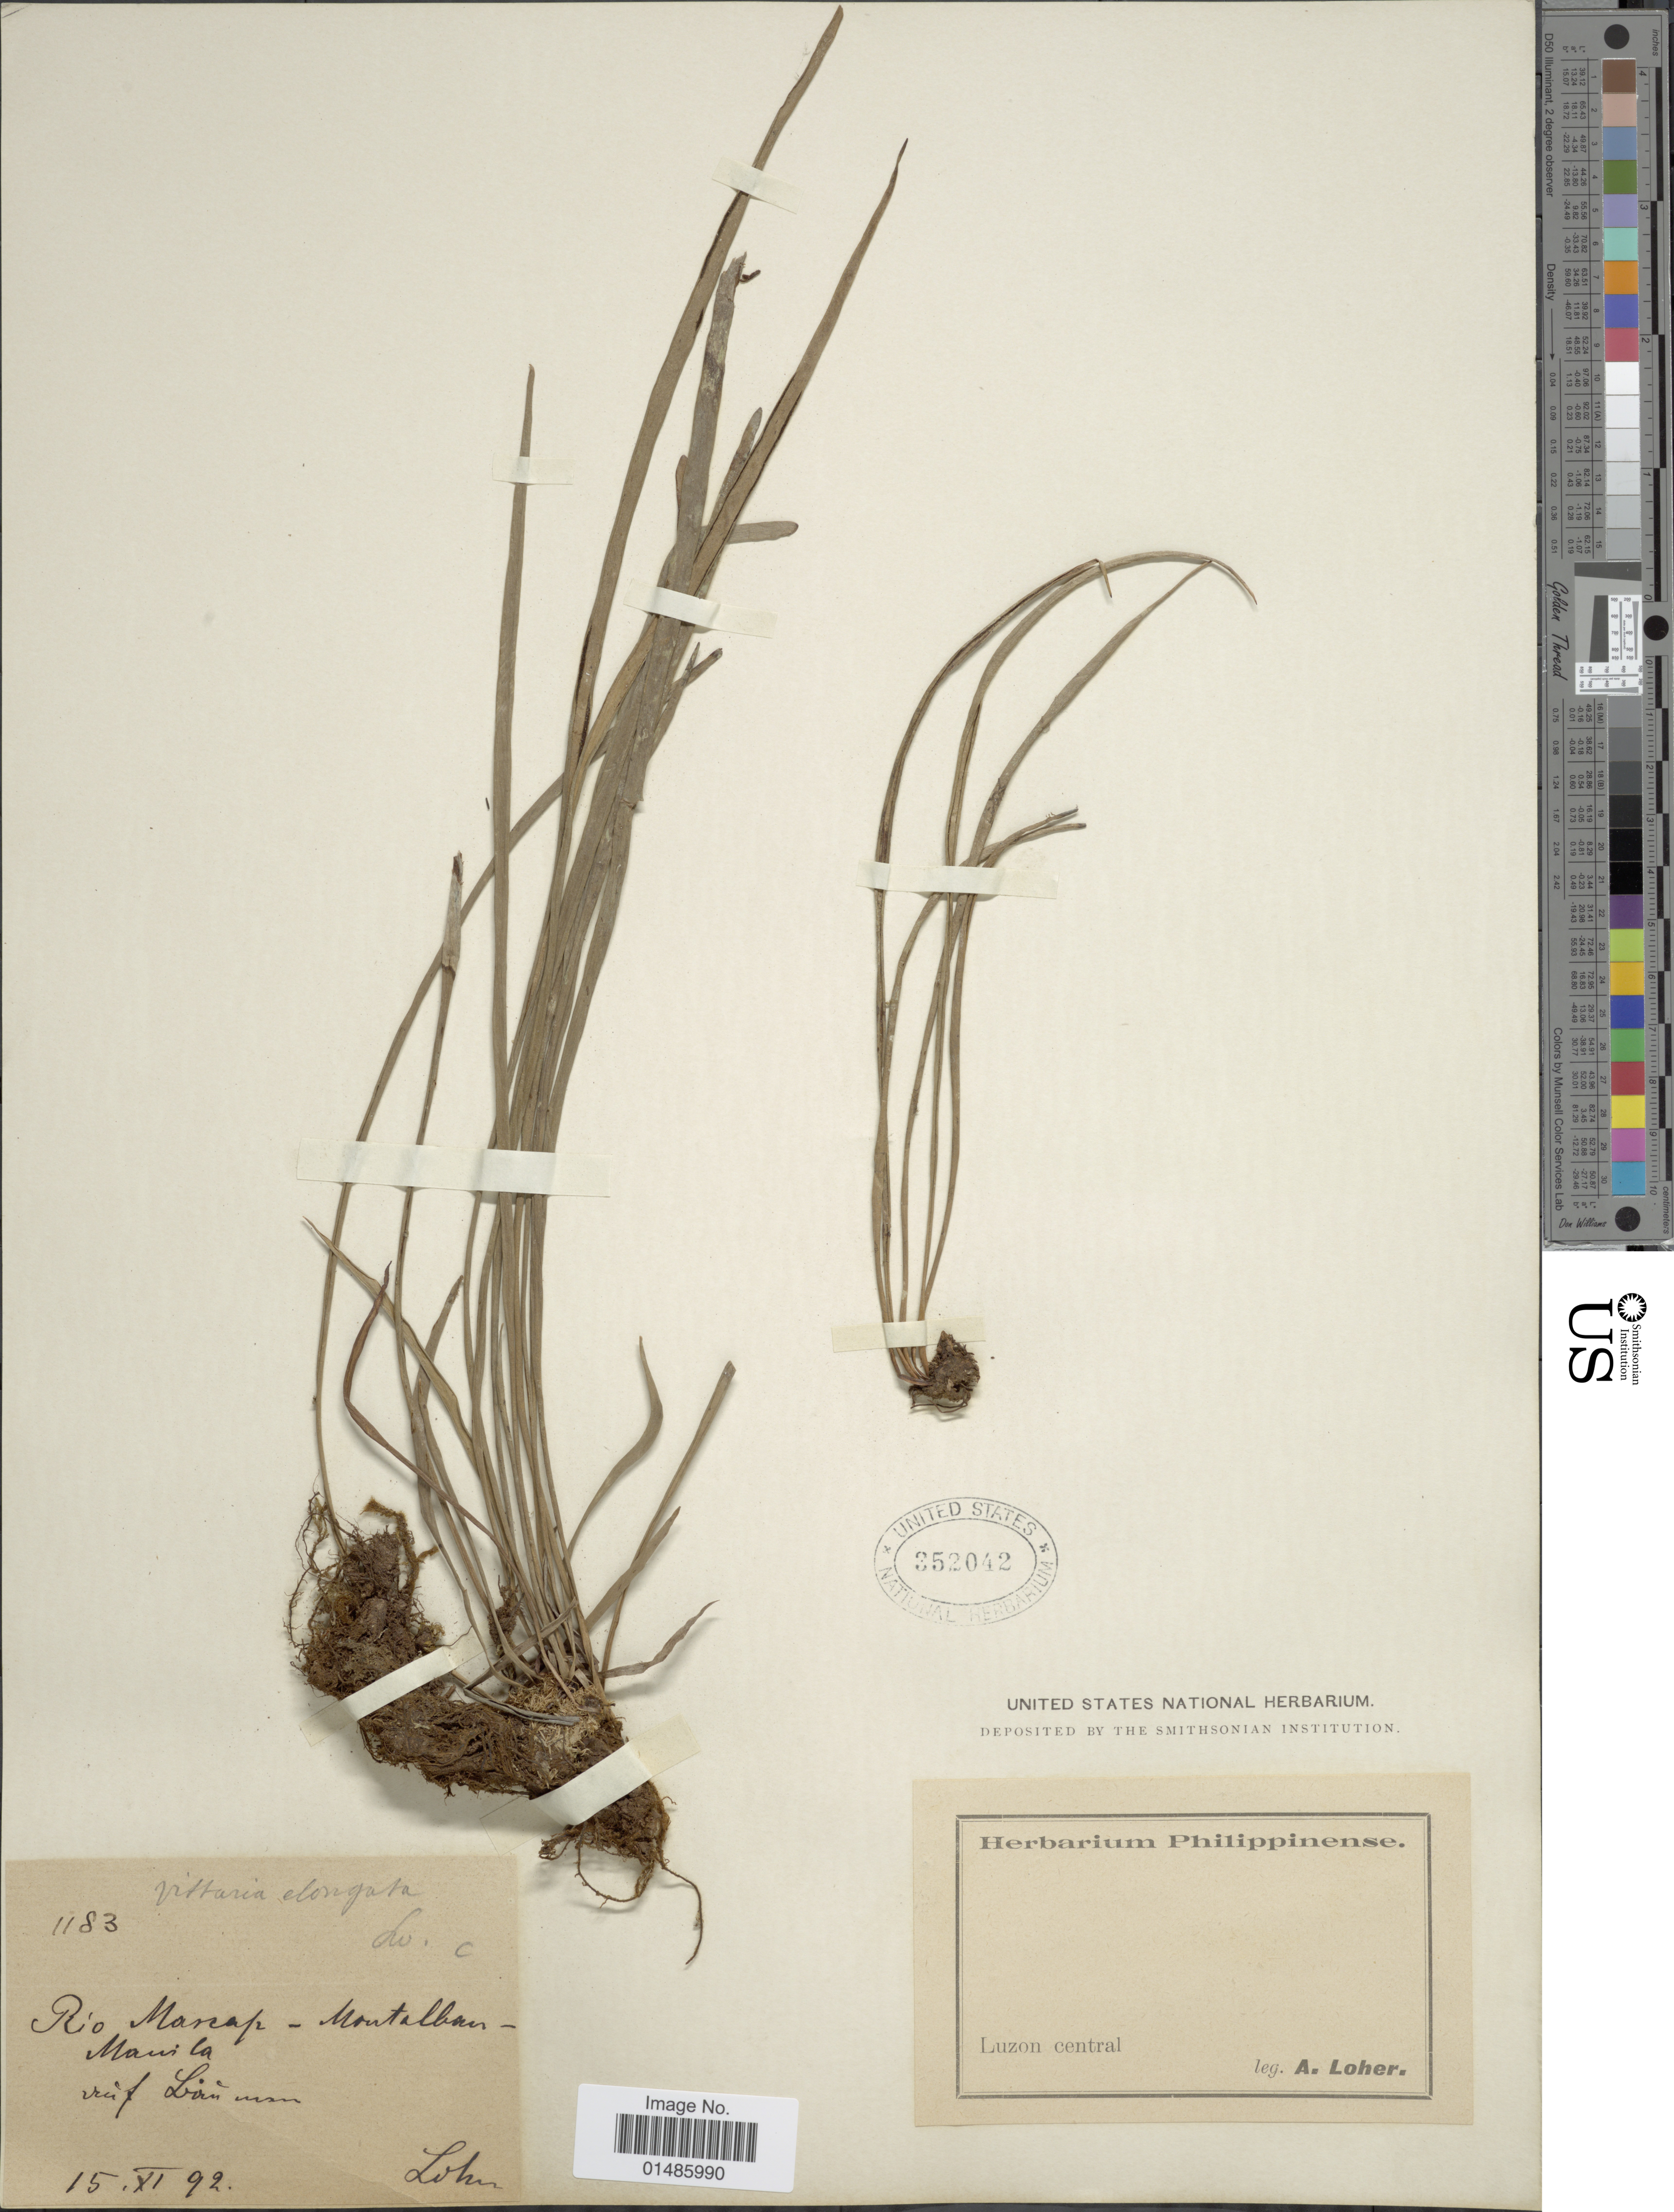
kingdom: Plantae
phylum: Tracheophyta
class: Polypodiopsida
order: Polypodiales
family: Pteridaceae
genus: Haplopteris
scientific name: Haplopteris elongata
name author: (Sw.) Crane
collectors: A. Loher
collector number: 1183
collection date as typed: Transcribed d/m/y: 15/11/92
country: Philippines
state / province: Central Luzon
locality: Rio Marcap - Montalban - Manila,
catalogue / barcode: US 352042